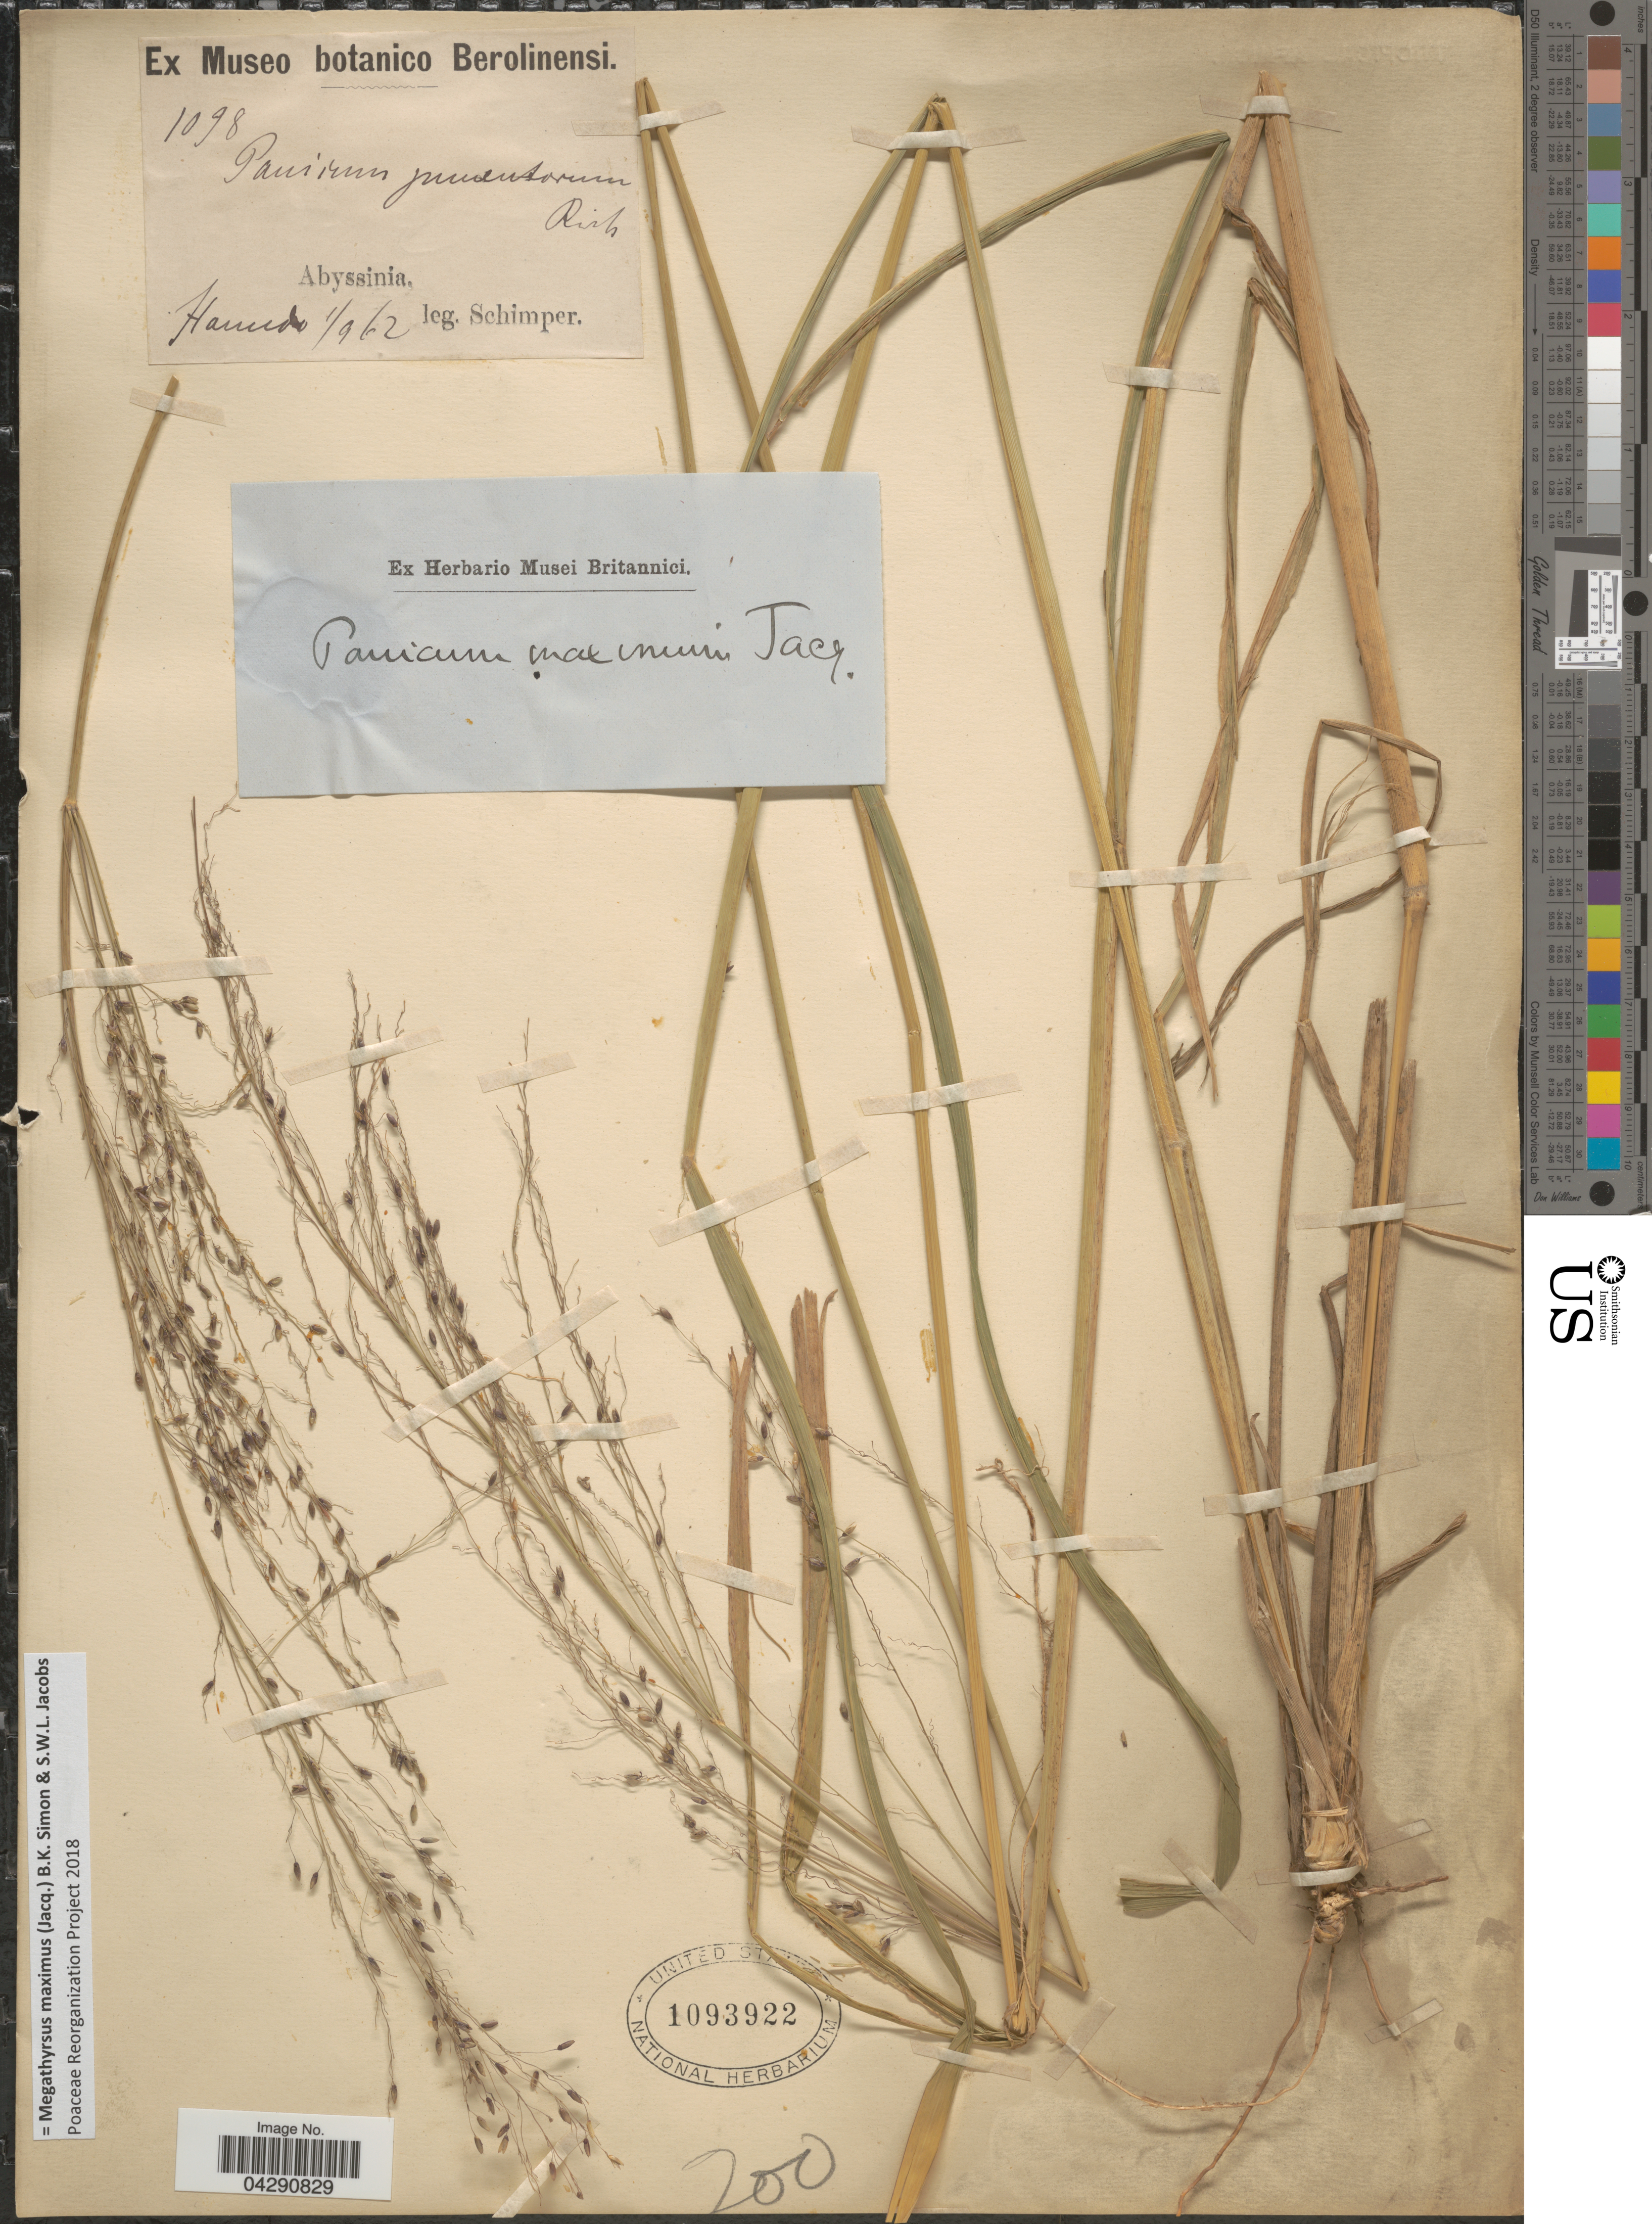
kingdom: Plantae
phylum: Tracheophyta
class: Liliopsida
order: Poales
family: Poaceae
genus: Megathyrsus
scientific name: Megathyrsus maximus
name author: (Jacq.) B.K. Simon & S.W.L. Jacobs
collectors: -. Schimper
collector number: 1098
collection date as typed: Transcribed d/m/y: 1/9/62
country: Ethiopia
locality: Abyssinia. Hamedo.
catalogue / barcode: US 1093922